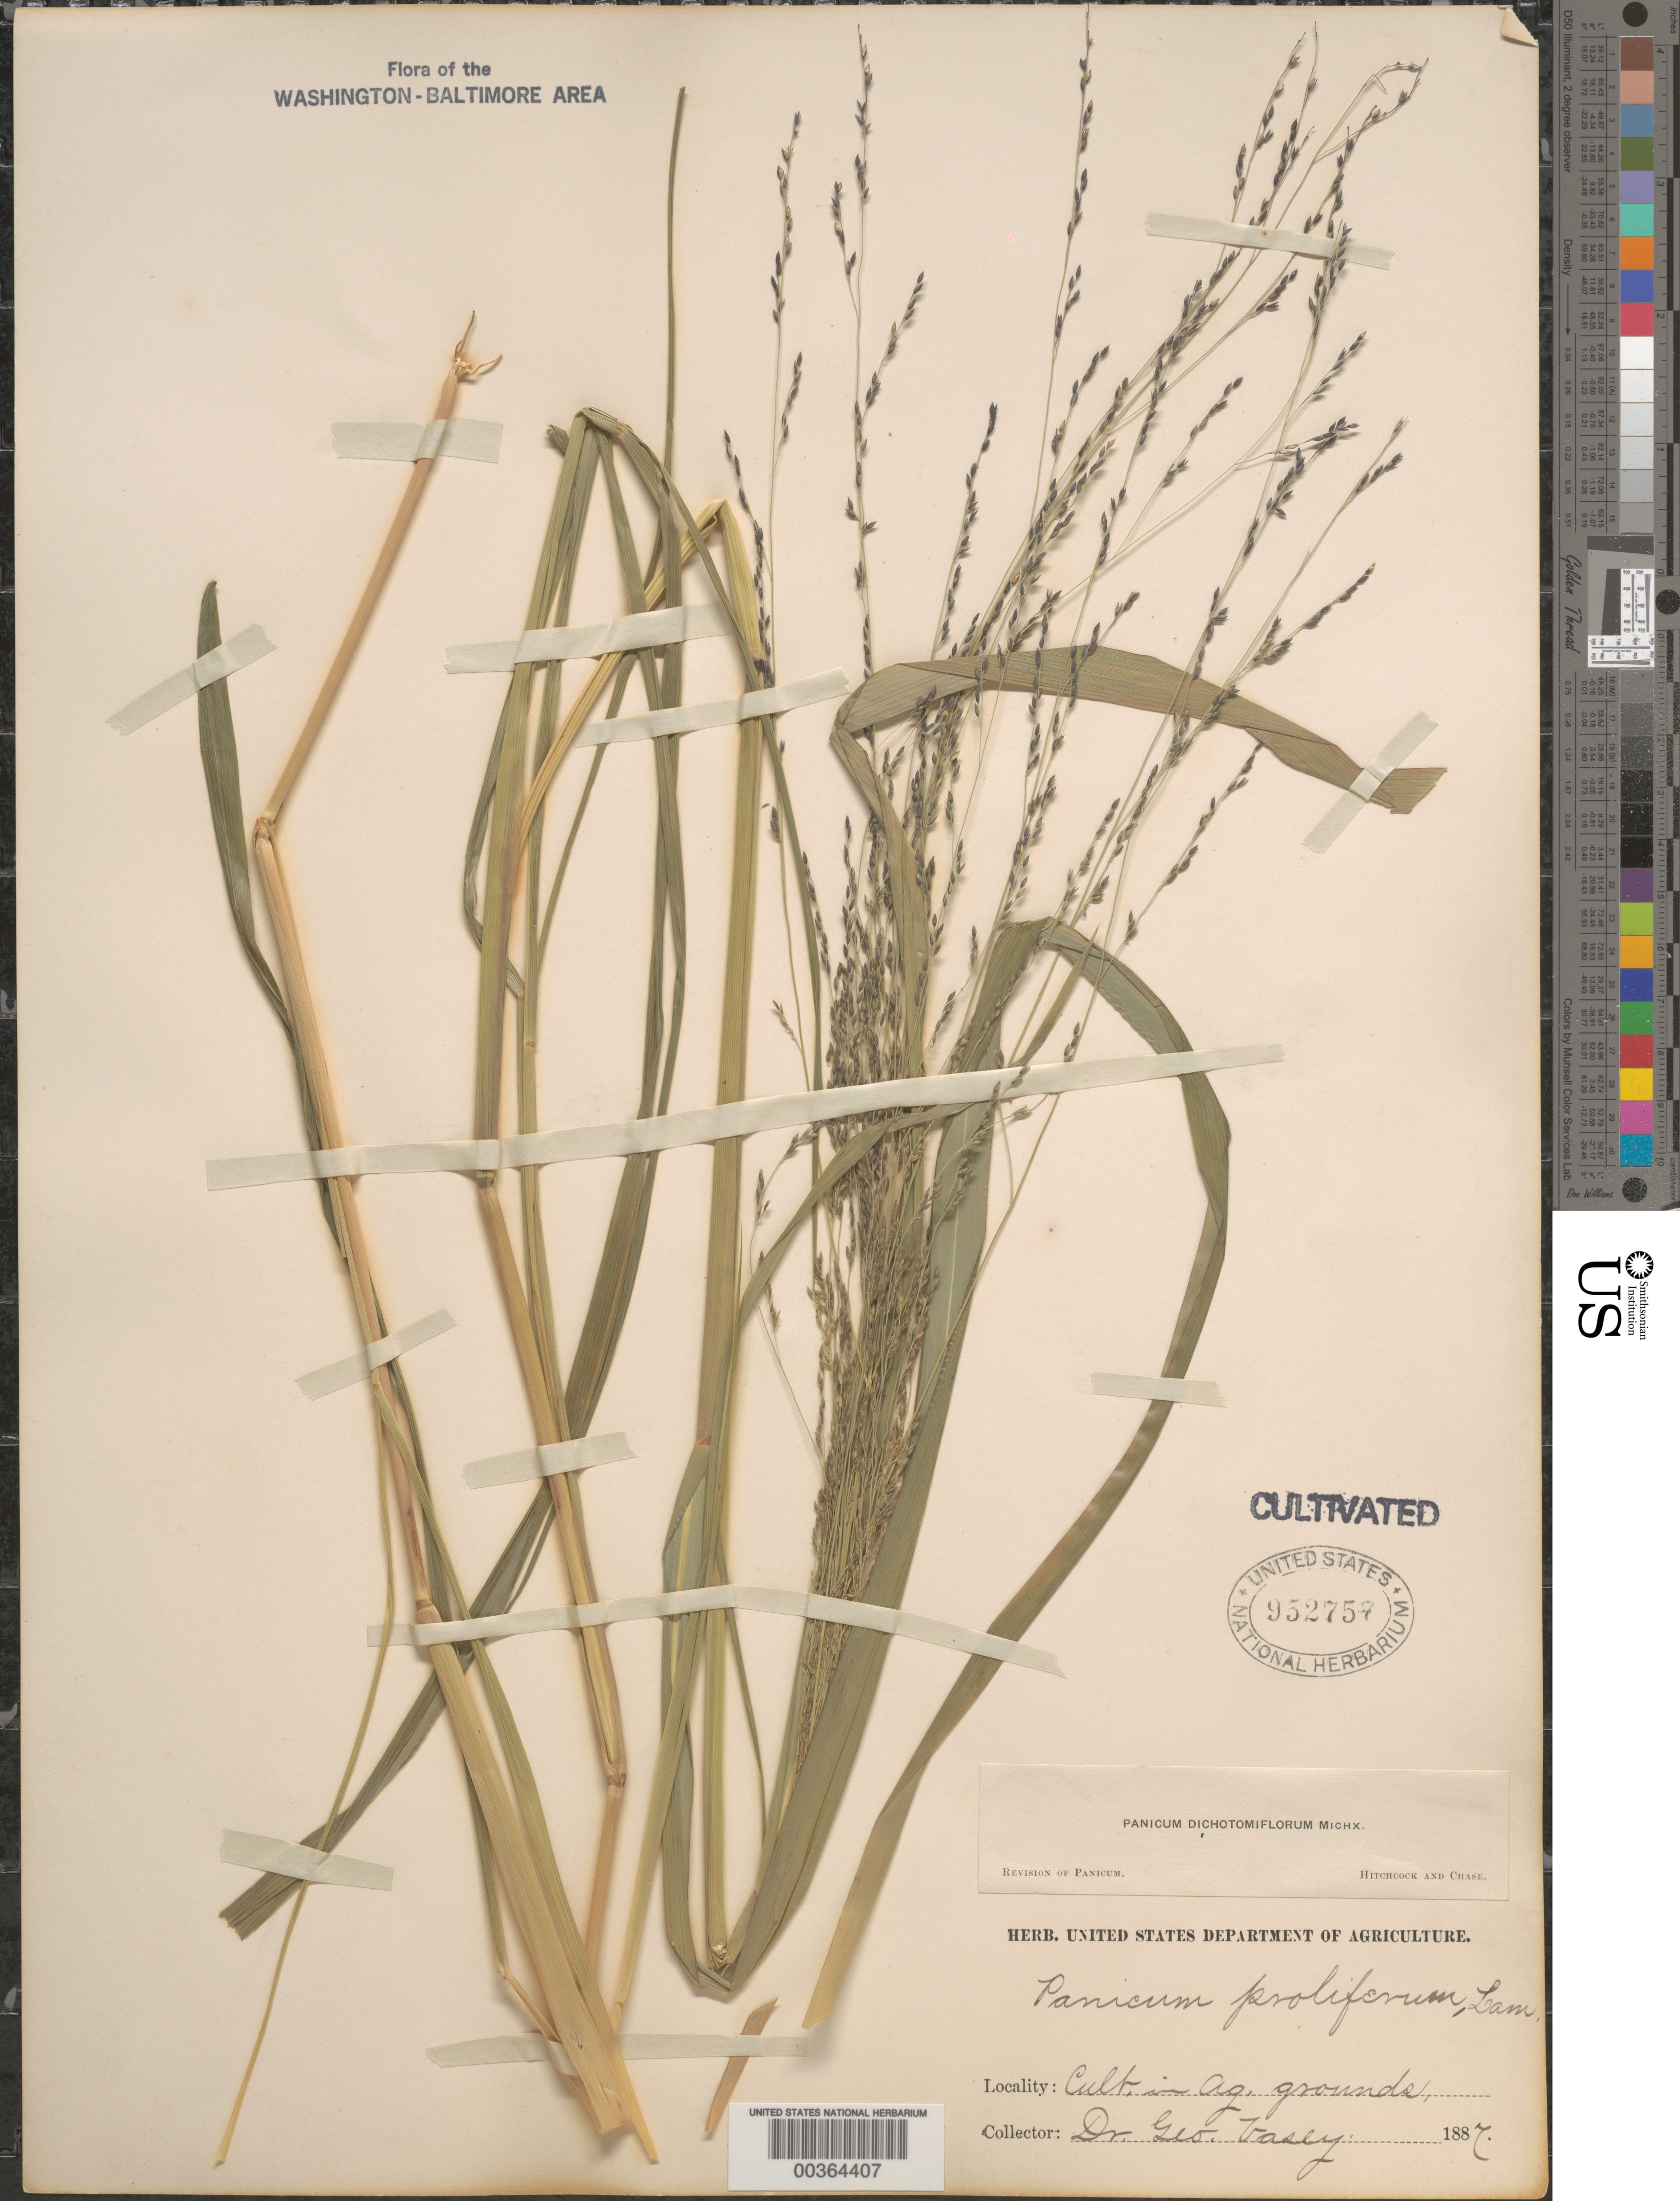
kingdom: Plantae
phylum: Tracheophyta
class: Liliopsida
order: Poales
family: Poaceae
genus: Panicum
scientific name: Panicum dichotomiflorum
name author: Michx.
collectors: G. Vasey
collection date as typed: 1887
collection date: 1887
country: United States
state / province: District of Columbia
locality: Agricultural grounds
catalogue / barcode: US 952757